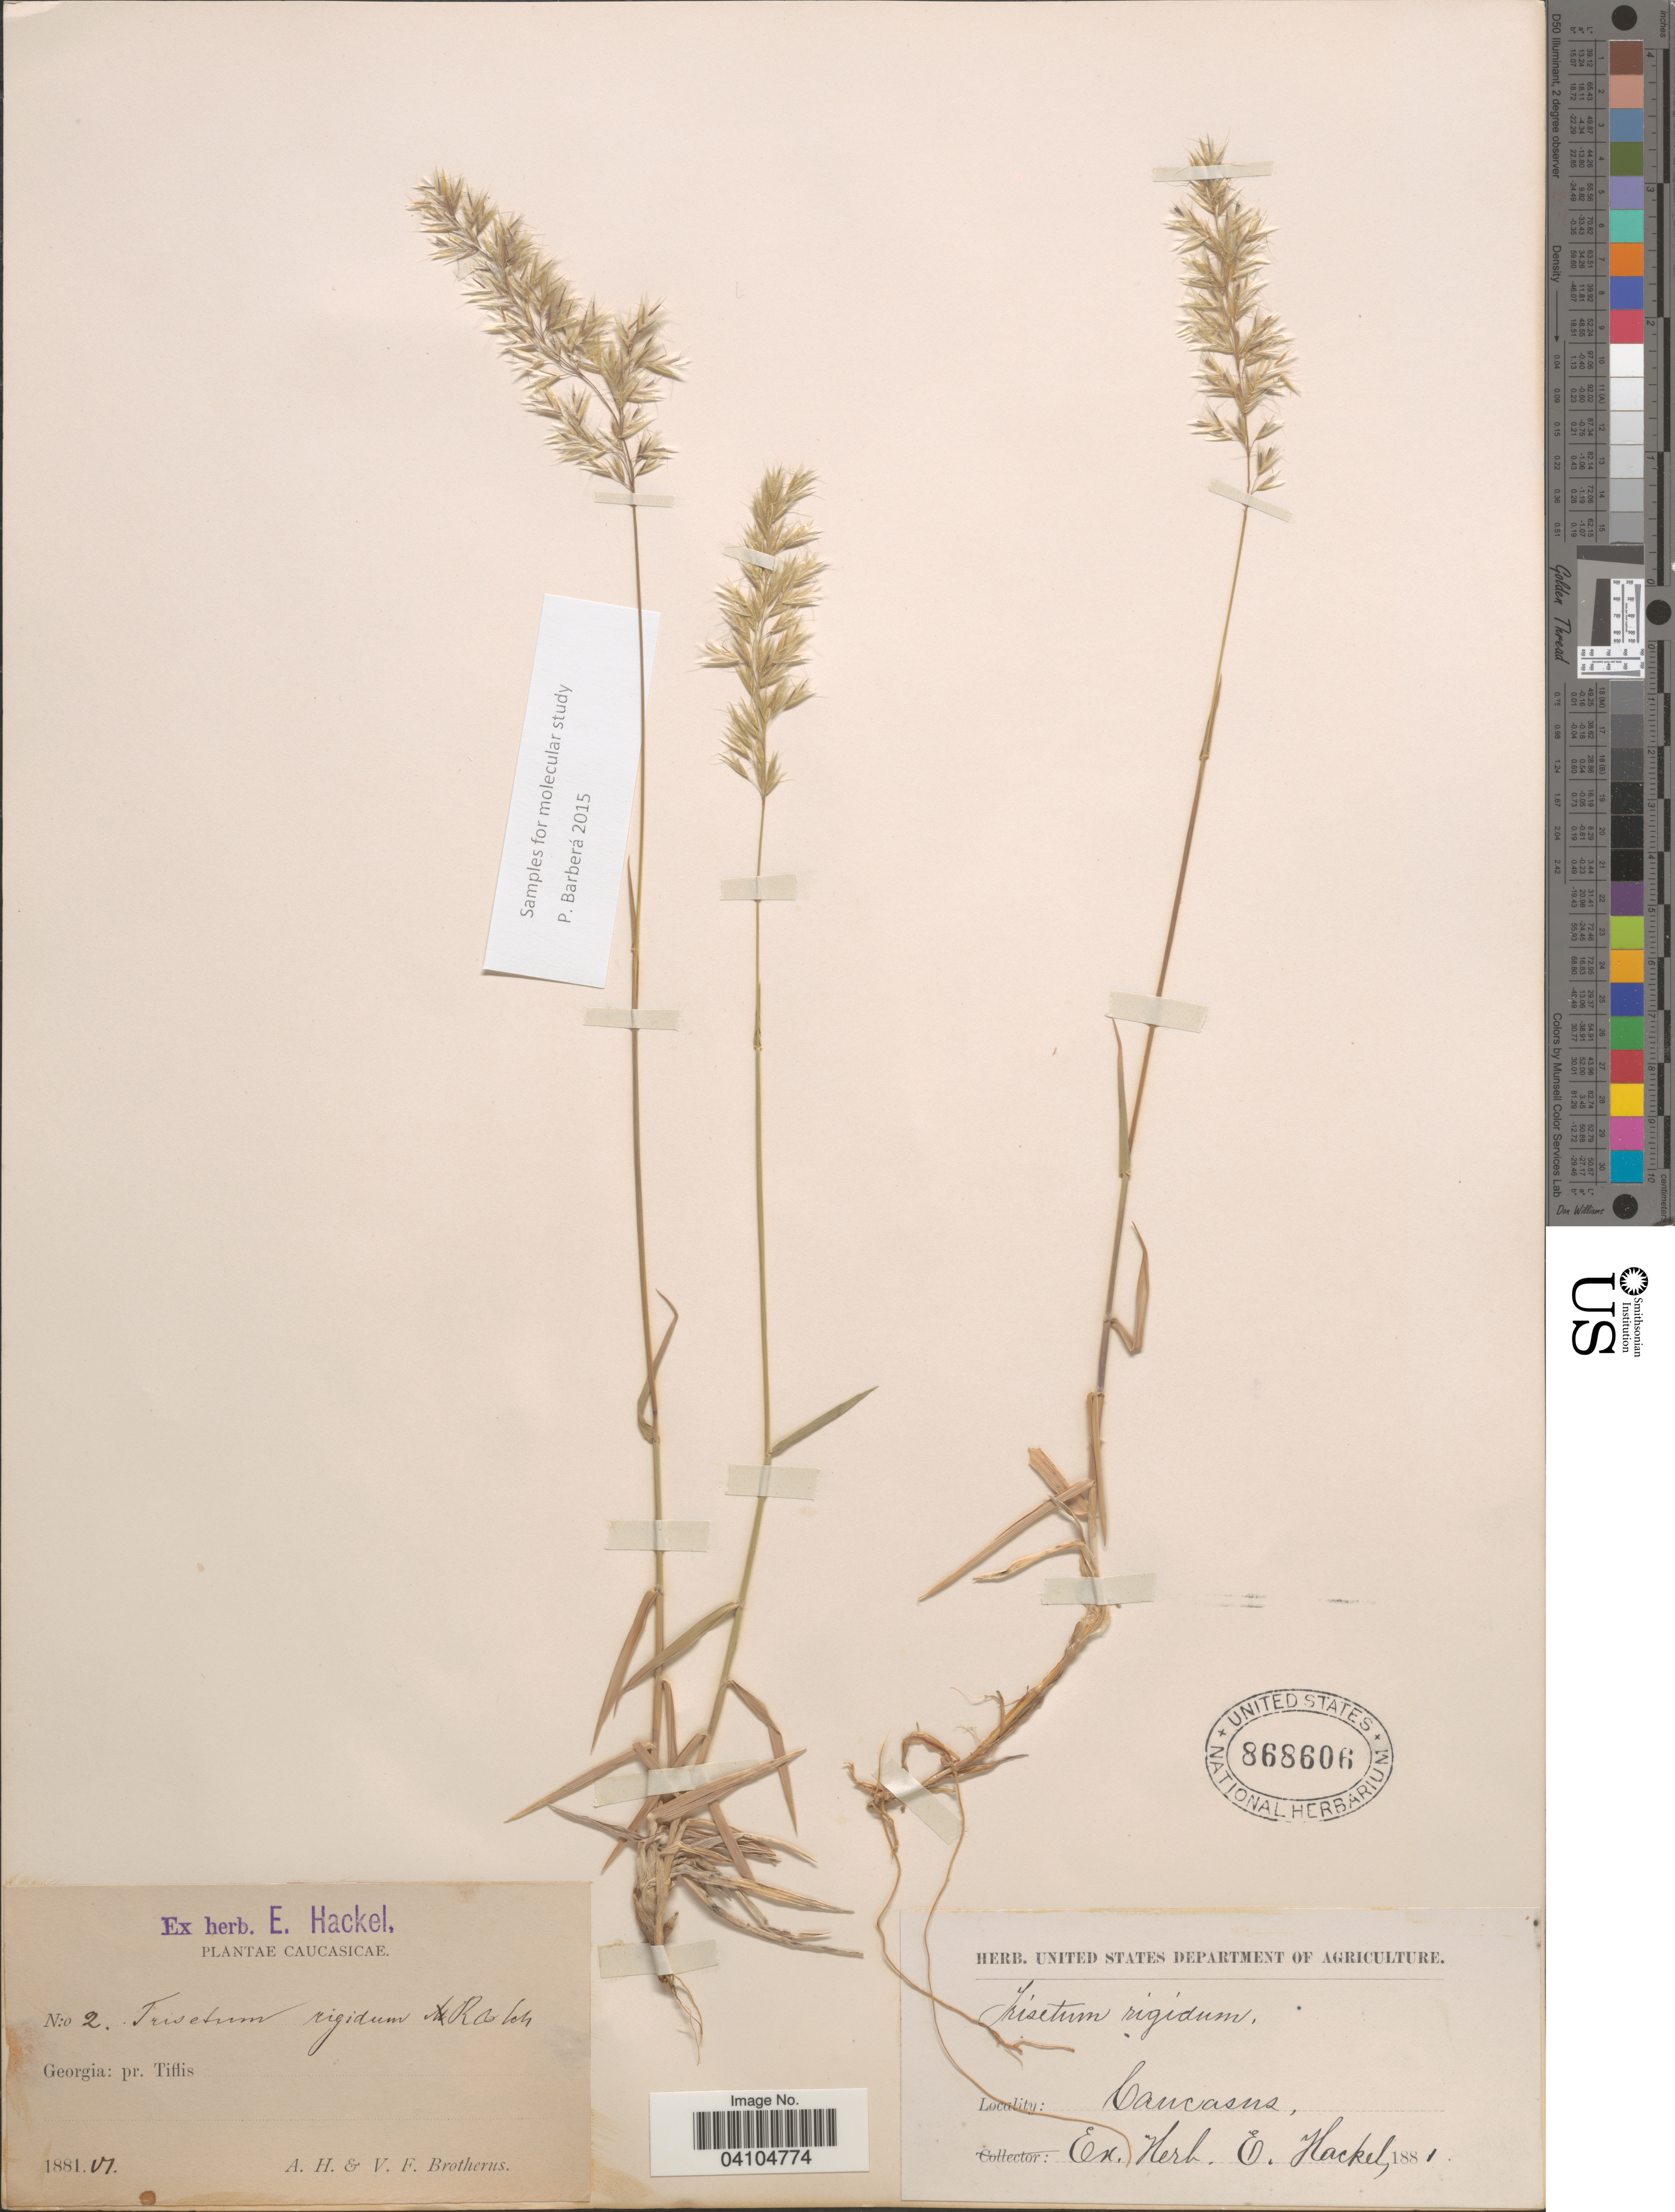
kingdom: Plantae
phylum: Tracheophyta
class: Liliopsida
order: Poales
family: Poaceae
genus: Acrospelion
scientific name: Acrospelion rigidum ined.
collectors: A. Brotherus & V. F. Brotherus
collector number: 2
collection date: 1881-06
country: Georgia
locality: Caucasicae. Pr. Tiflis.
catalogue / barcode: US 868606